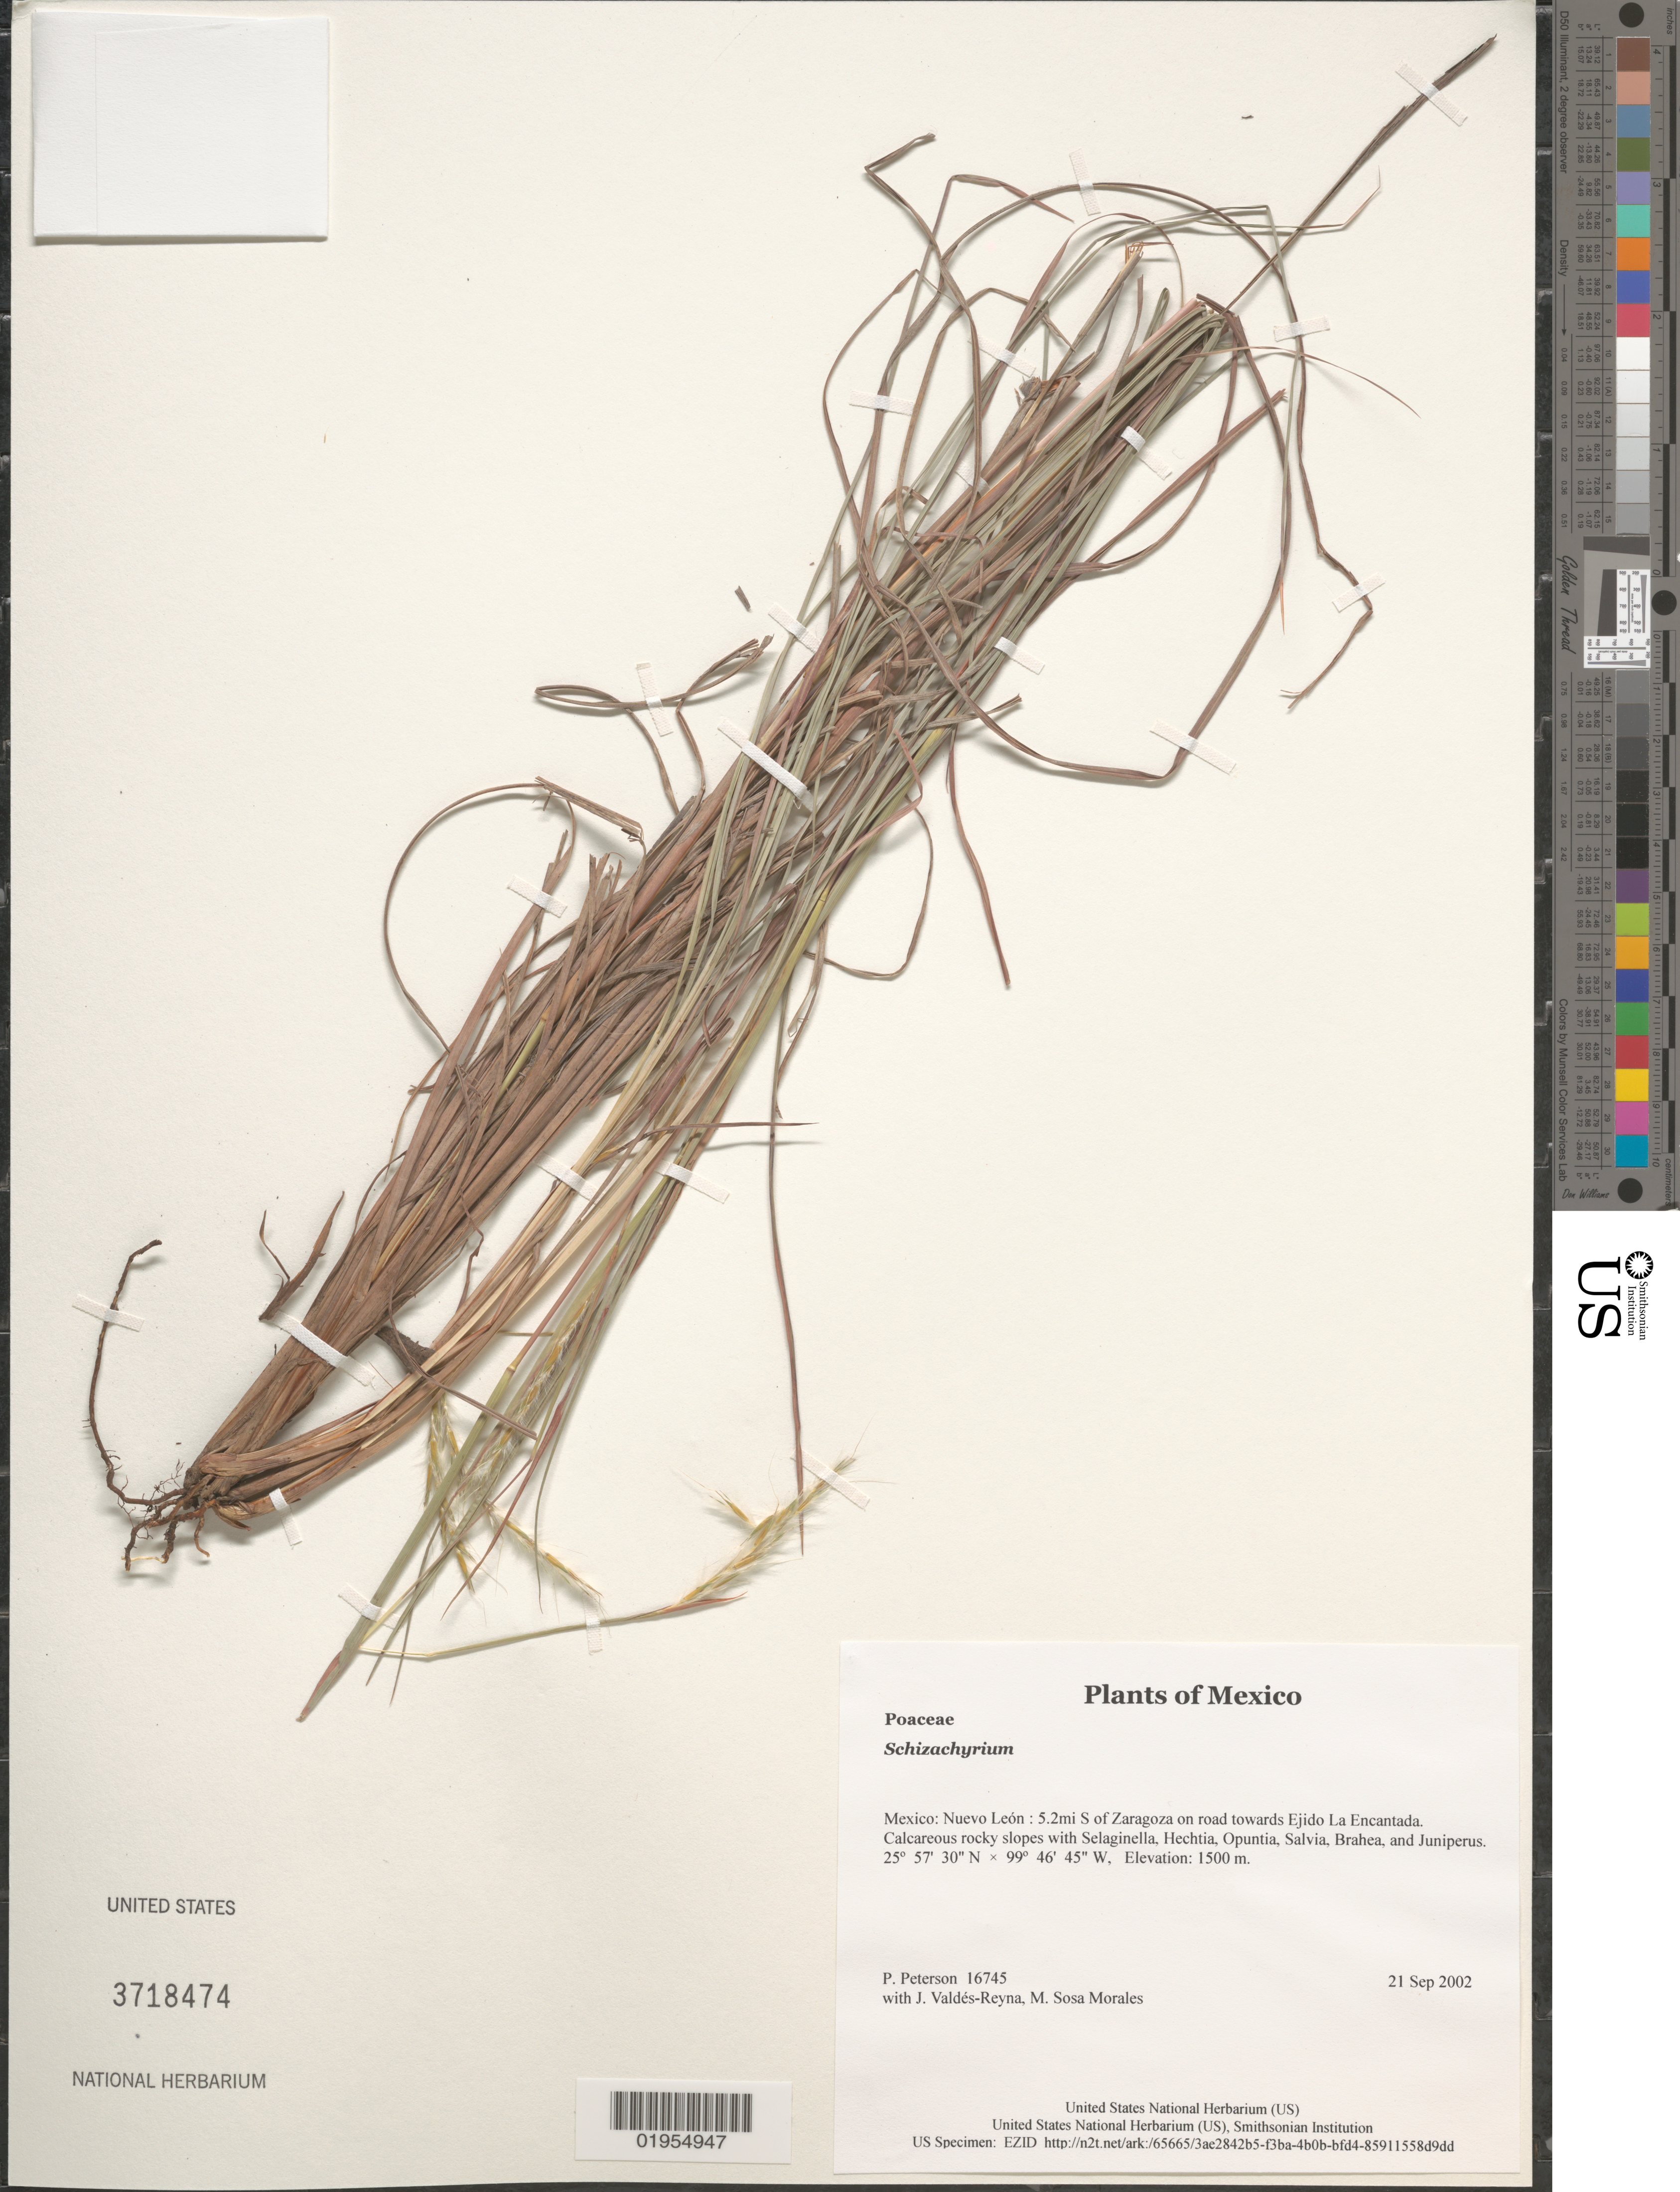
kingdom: Plantae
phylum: Tracheophyta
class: Liliopsida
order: Poales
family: Poaceae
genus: Schizachyrium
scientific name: Schizachyrium sp.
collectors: P. M. Peterson, J. Valdés-Reyna & M. Sosa Morales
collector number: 16745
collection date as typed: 21 Sep 2002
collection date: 2002-09-21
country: Mexico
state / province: Nuevo León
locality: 5.2mi S of Zaragoza on road towards Ejido La Encantada. Calcareous rocky slopes with Selaginella, Hechtia, Opuntia, Salvia, Brahea, and Juniperus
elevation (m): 1500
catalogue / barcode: US 3718474